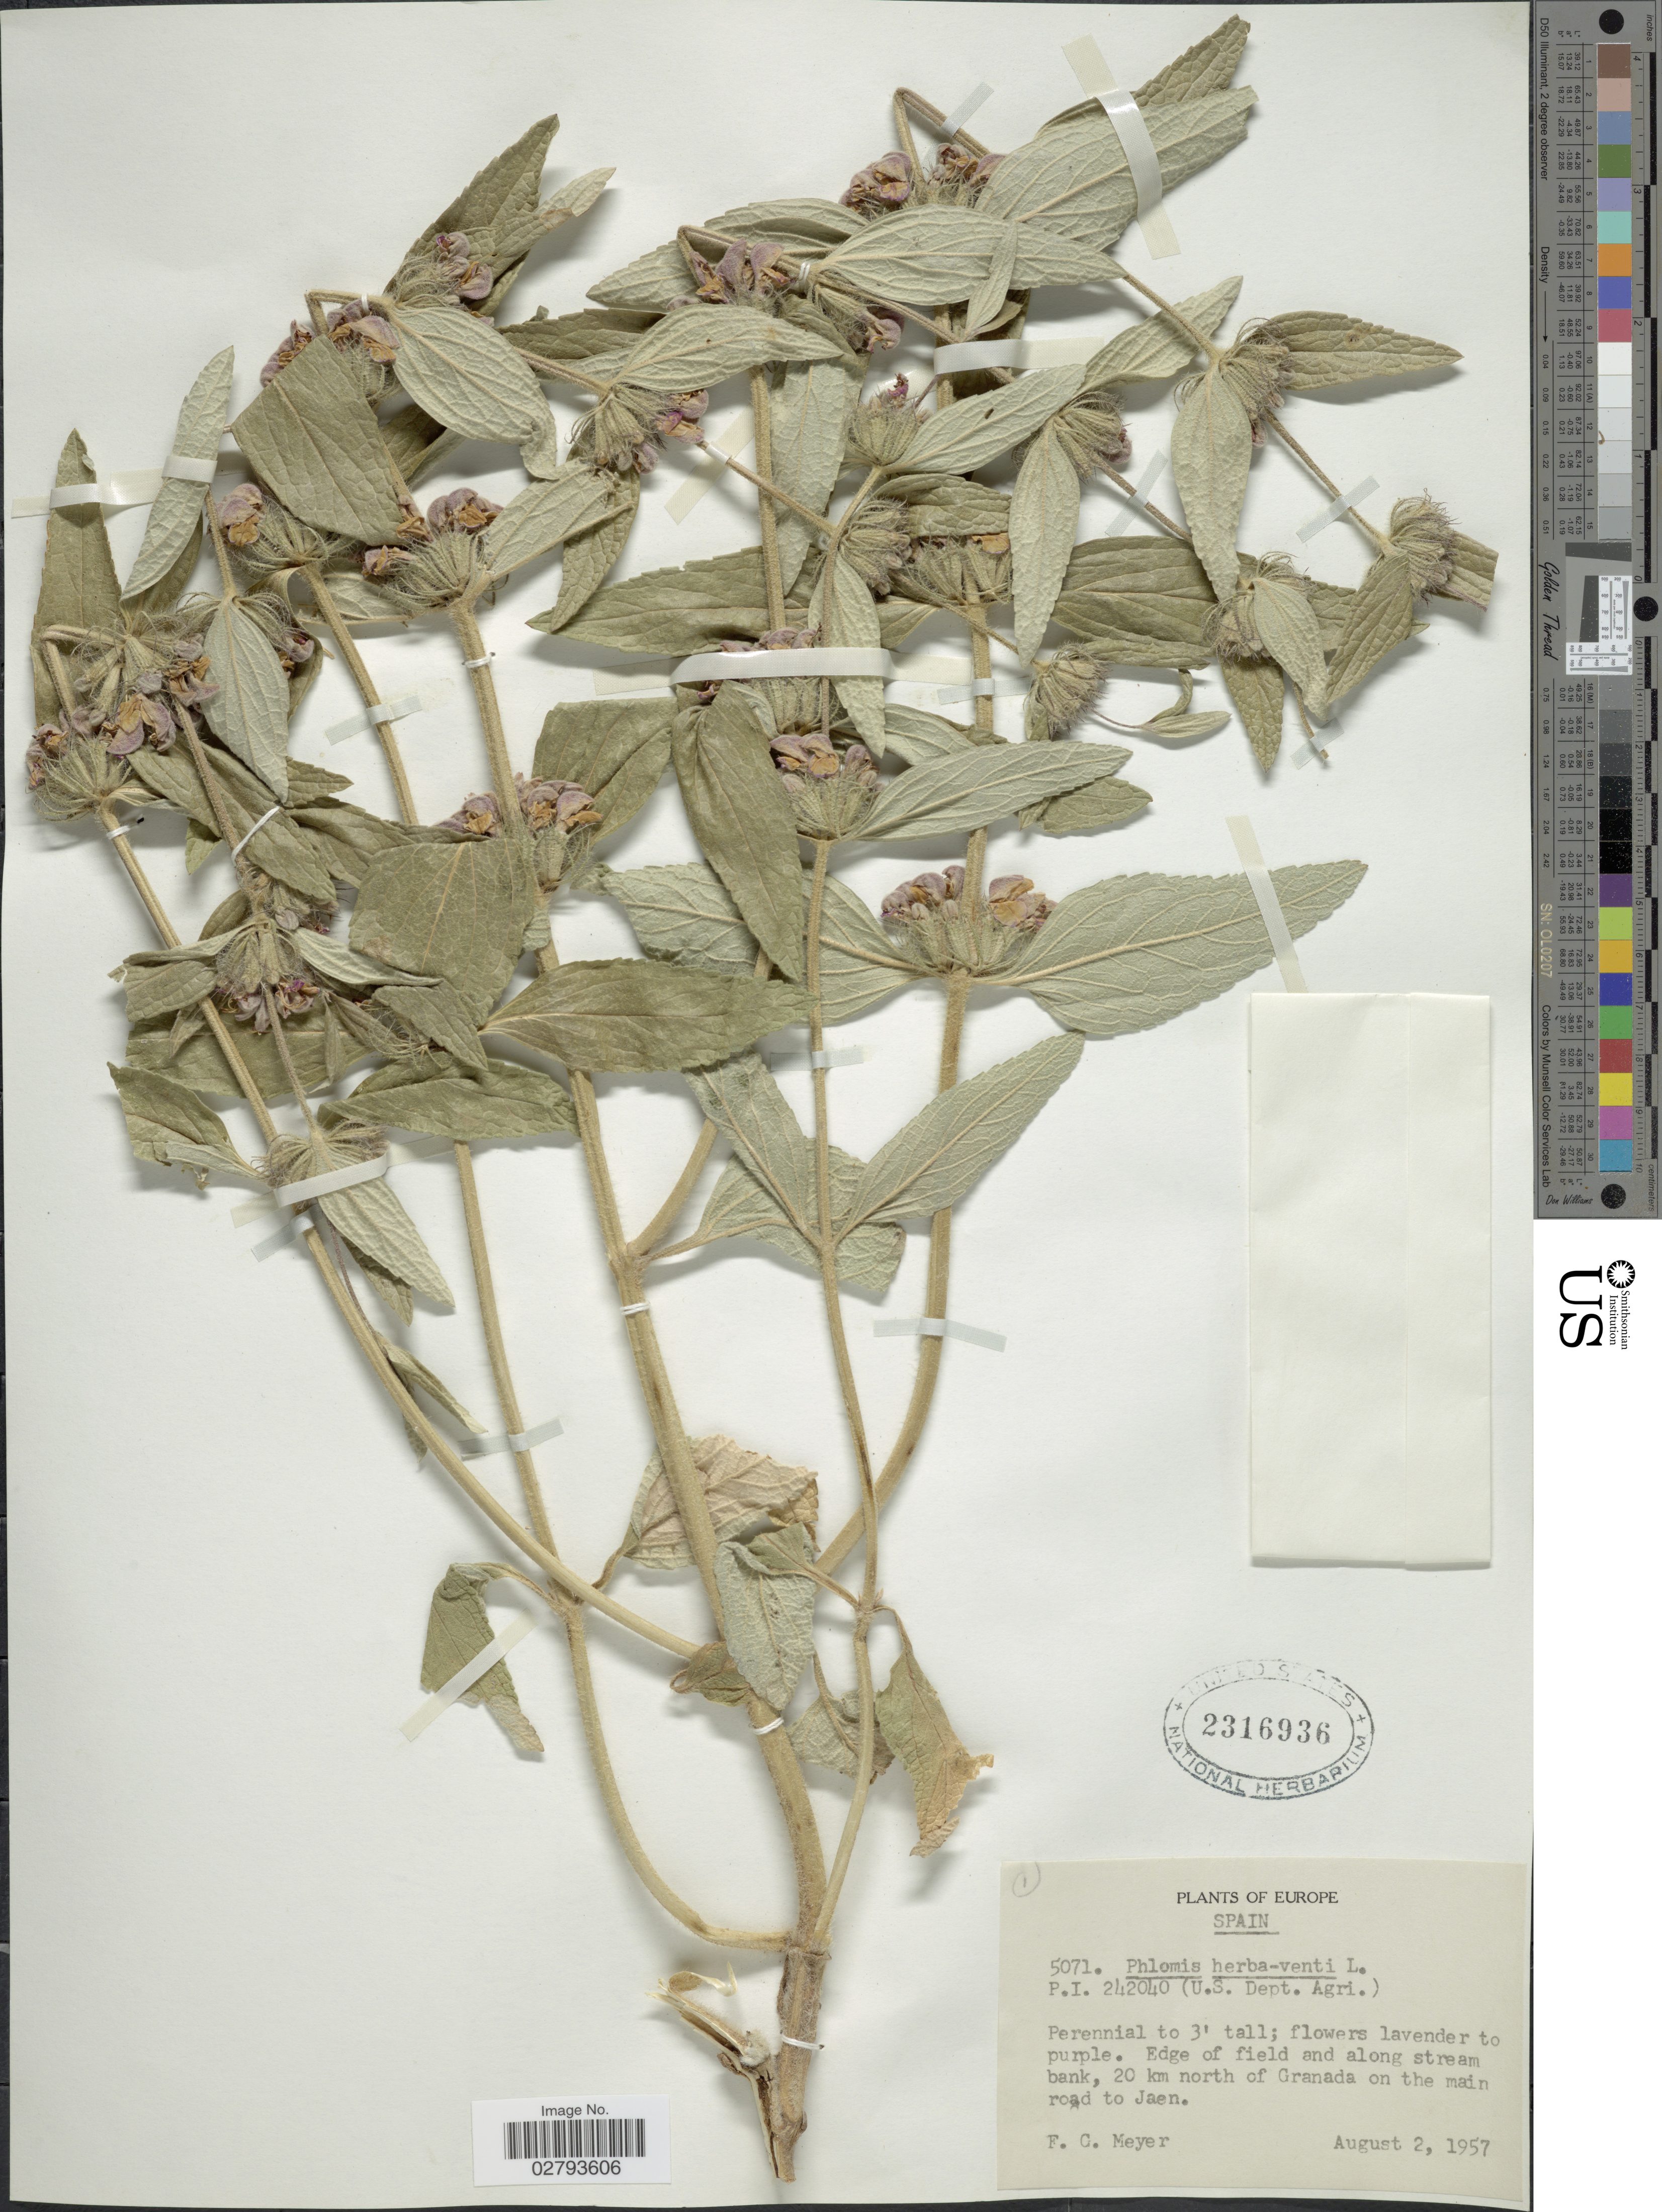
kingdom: Plantae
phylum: Tracheophyta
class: Magnoliopsida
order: Lamiales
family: Lamiaceae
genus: Phlomis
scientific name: Phlomis herba-venti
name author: L.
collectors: F. G. Meyer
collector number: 5071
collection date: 1957-08-02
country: Spain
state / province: Andalucia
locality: Europe. Edge of field and along stream bank, 20 km north of Granada on the main road to Jaen.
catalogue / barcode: US 2316936